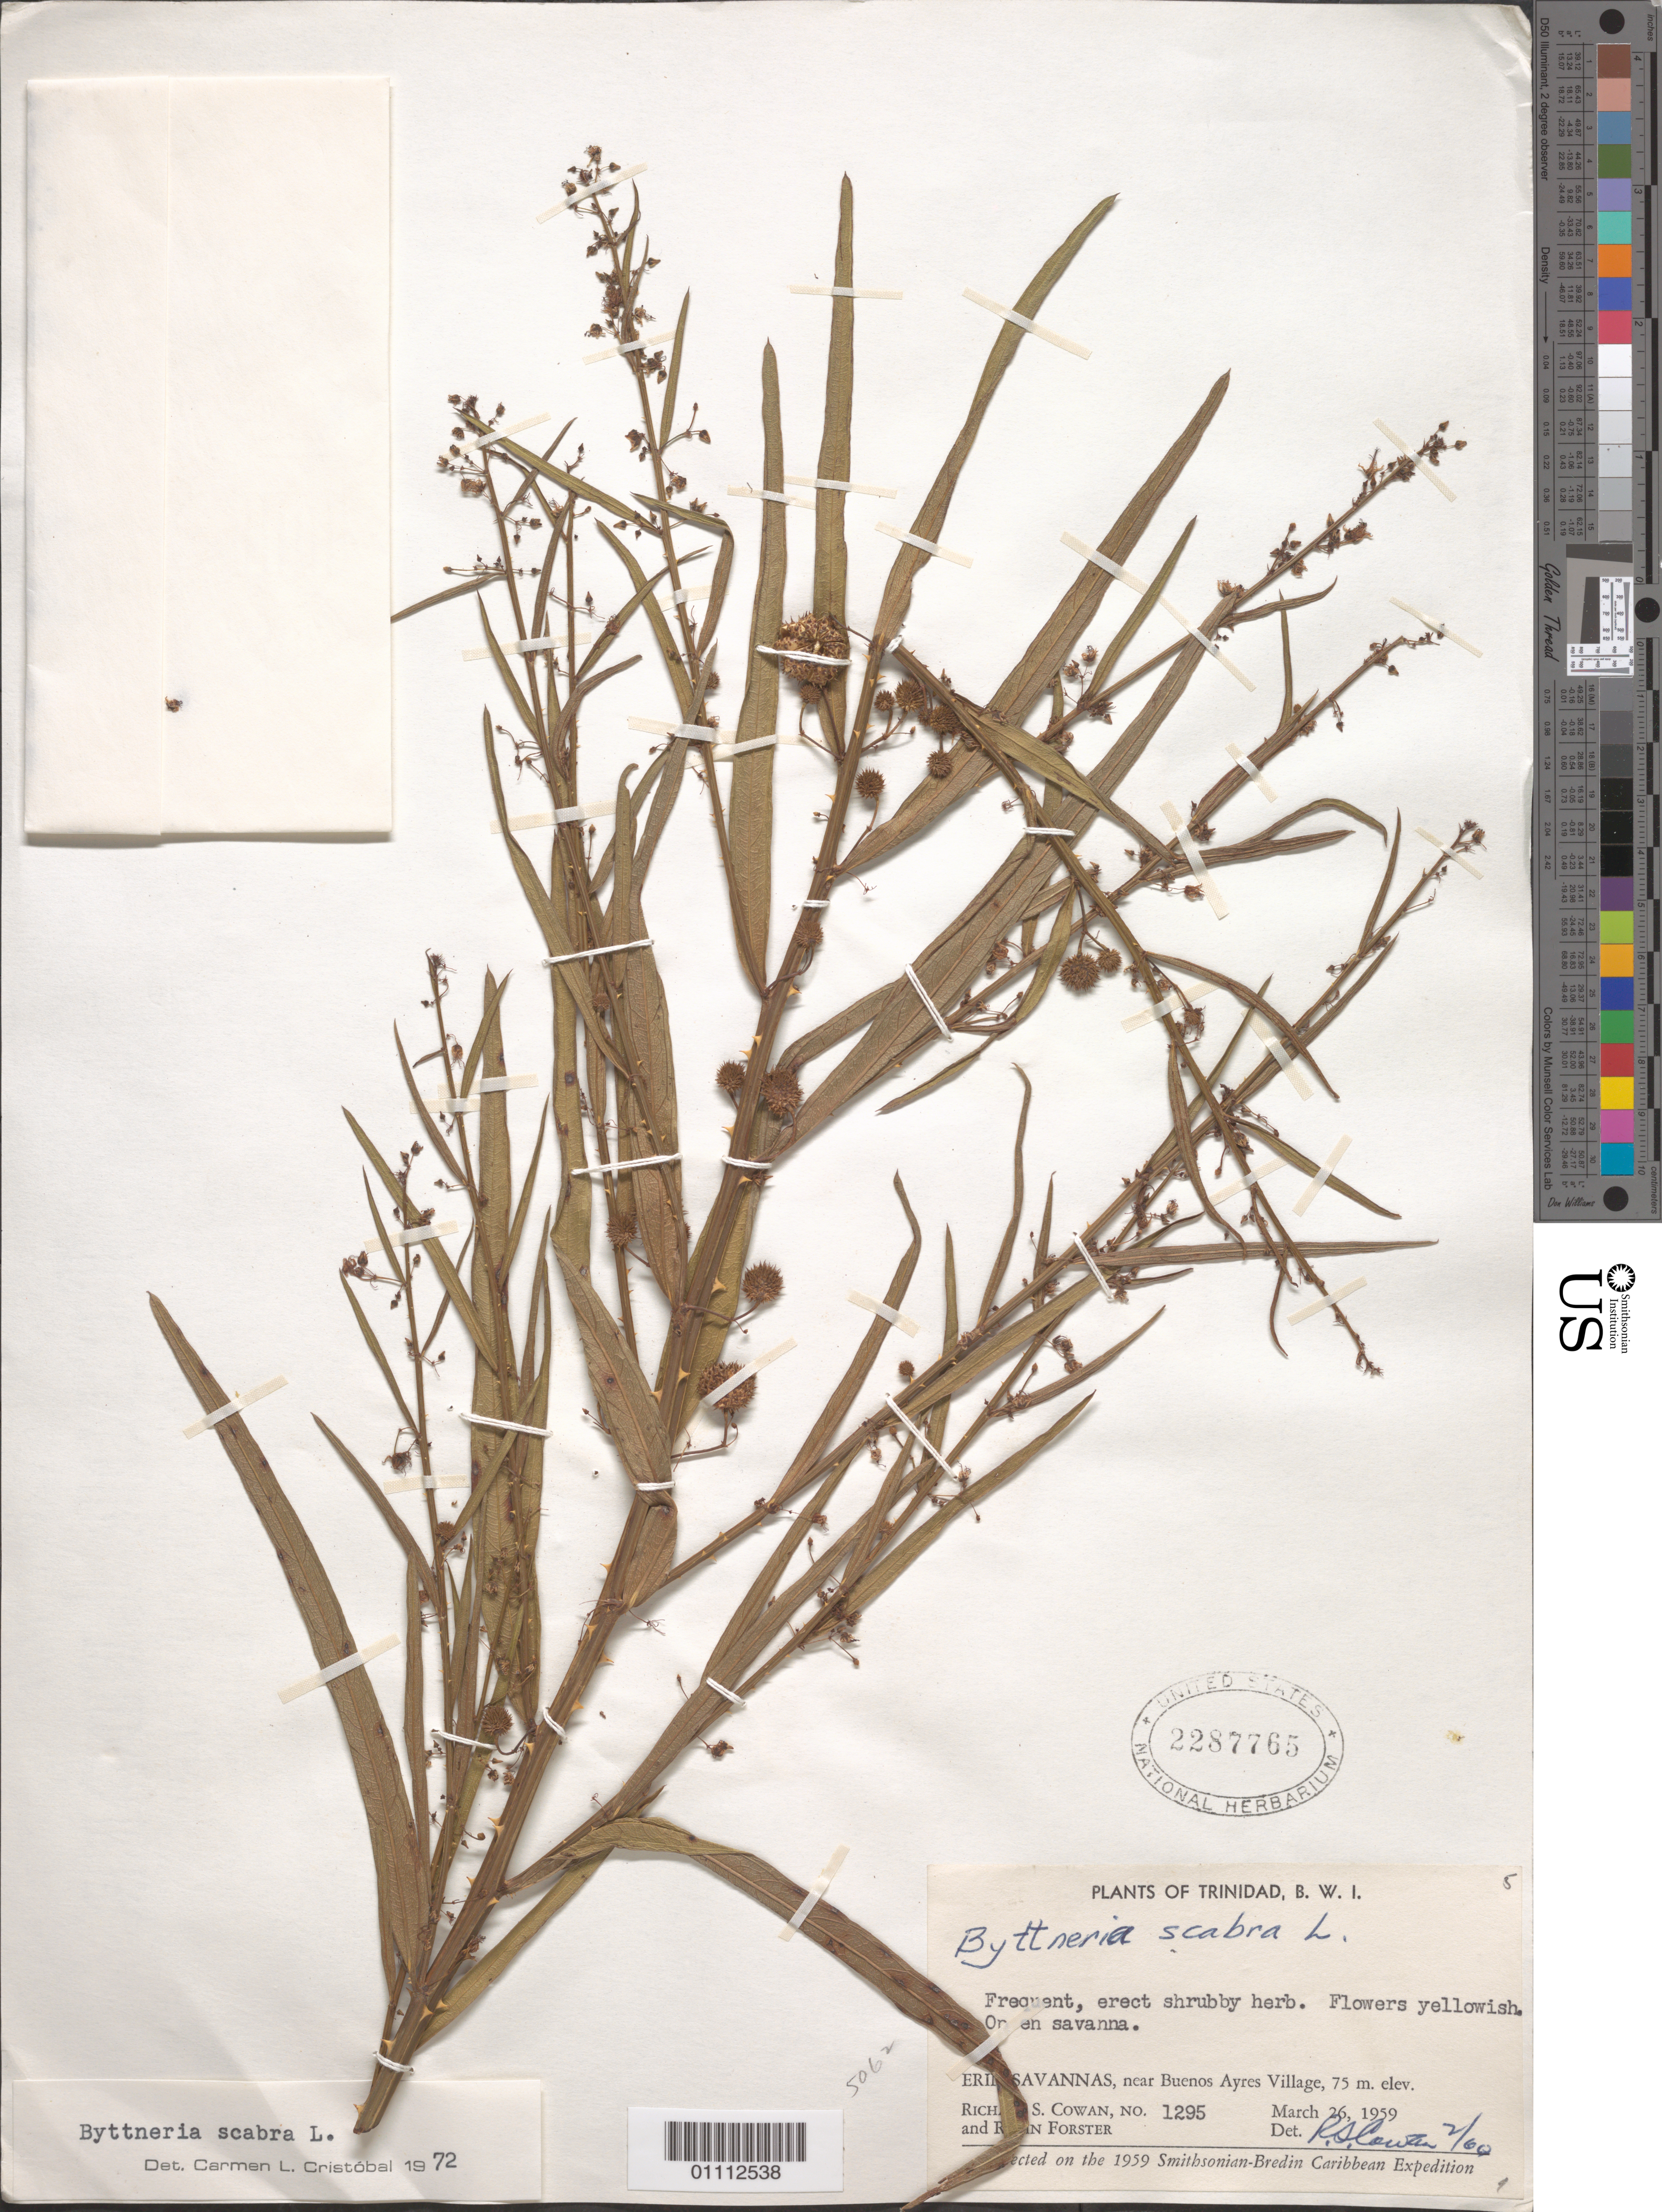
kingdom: Plantae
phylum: Tracheophyta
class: Magnoliopsida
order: Malvales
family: Malvaceae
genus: Byttneria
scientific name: Byttneria scabra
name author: L.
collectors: R. S. Cowan & R. Forster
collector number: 1295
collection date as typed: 26 Mar 1959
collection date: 1959-03-26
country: Trinidad and Tobago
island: Trinidad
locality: Open savanna. Erin Savannas, near Buenos ayres Village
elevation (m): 23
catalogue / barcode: US 2287765